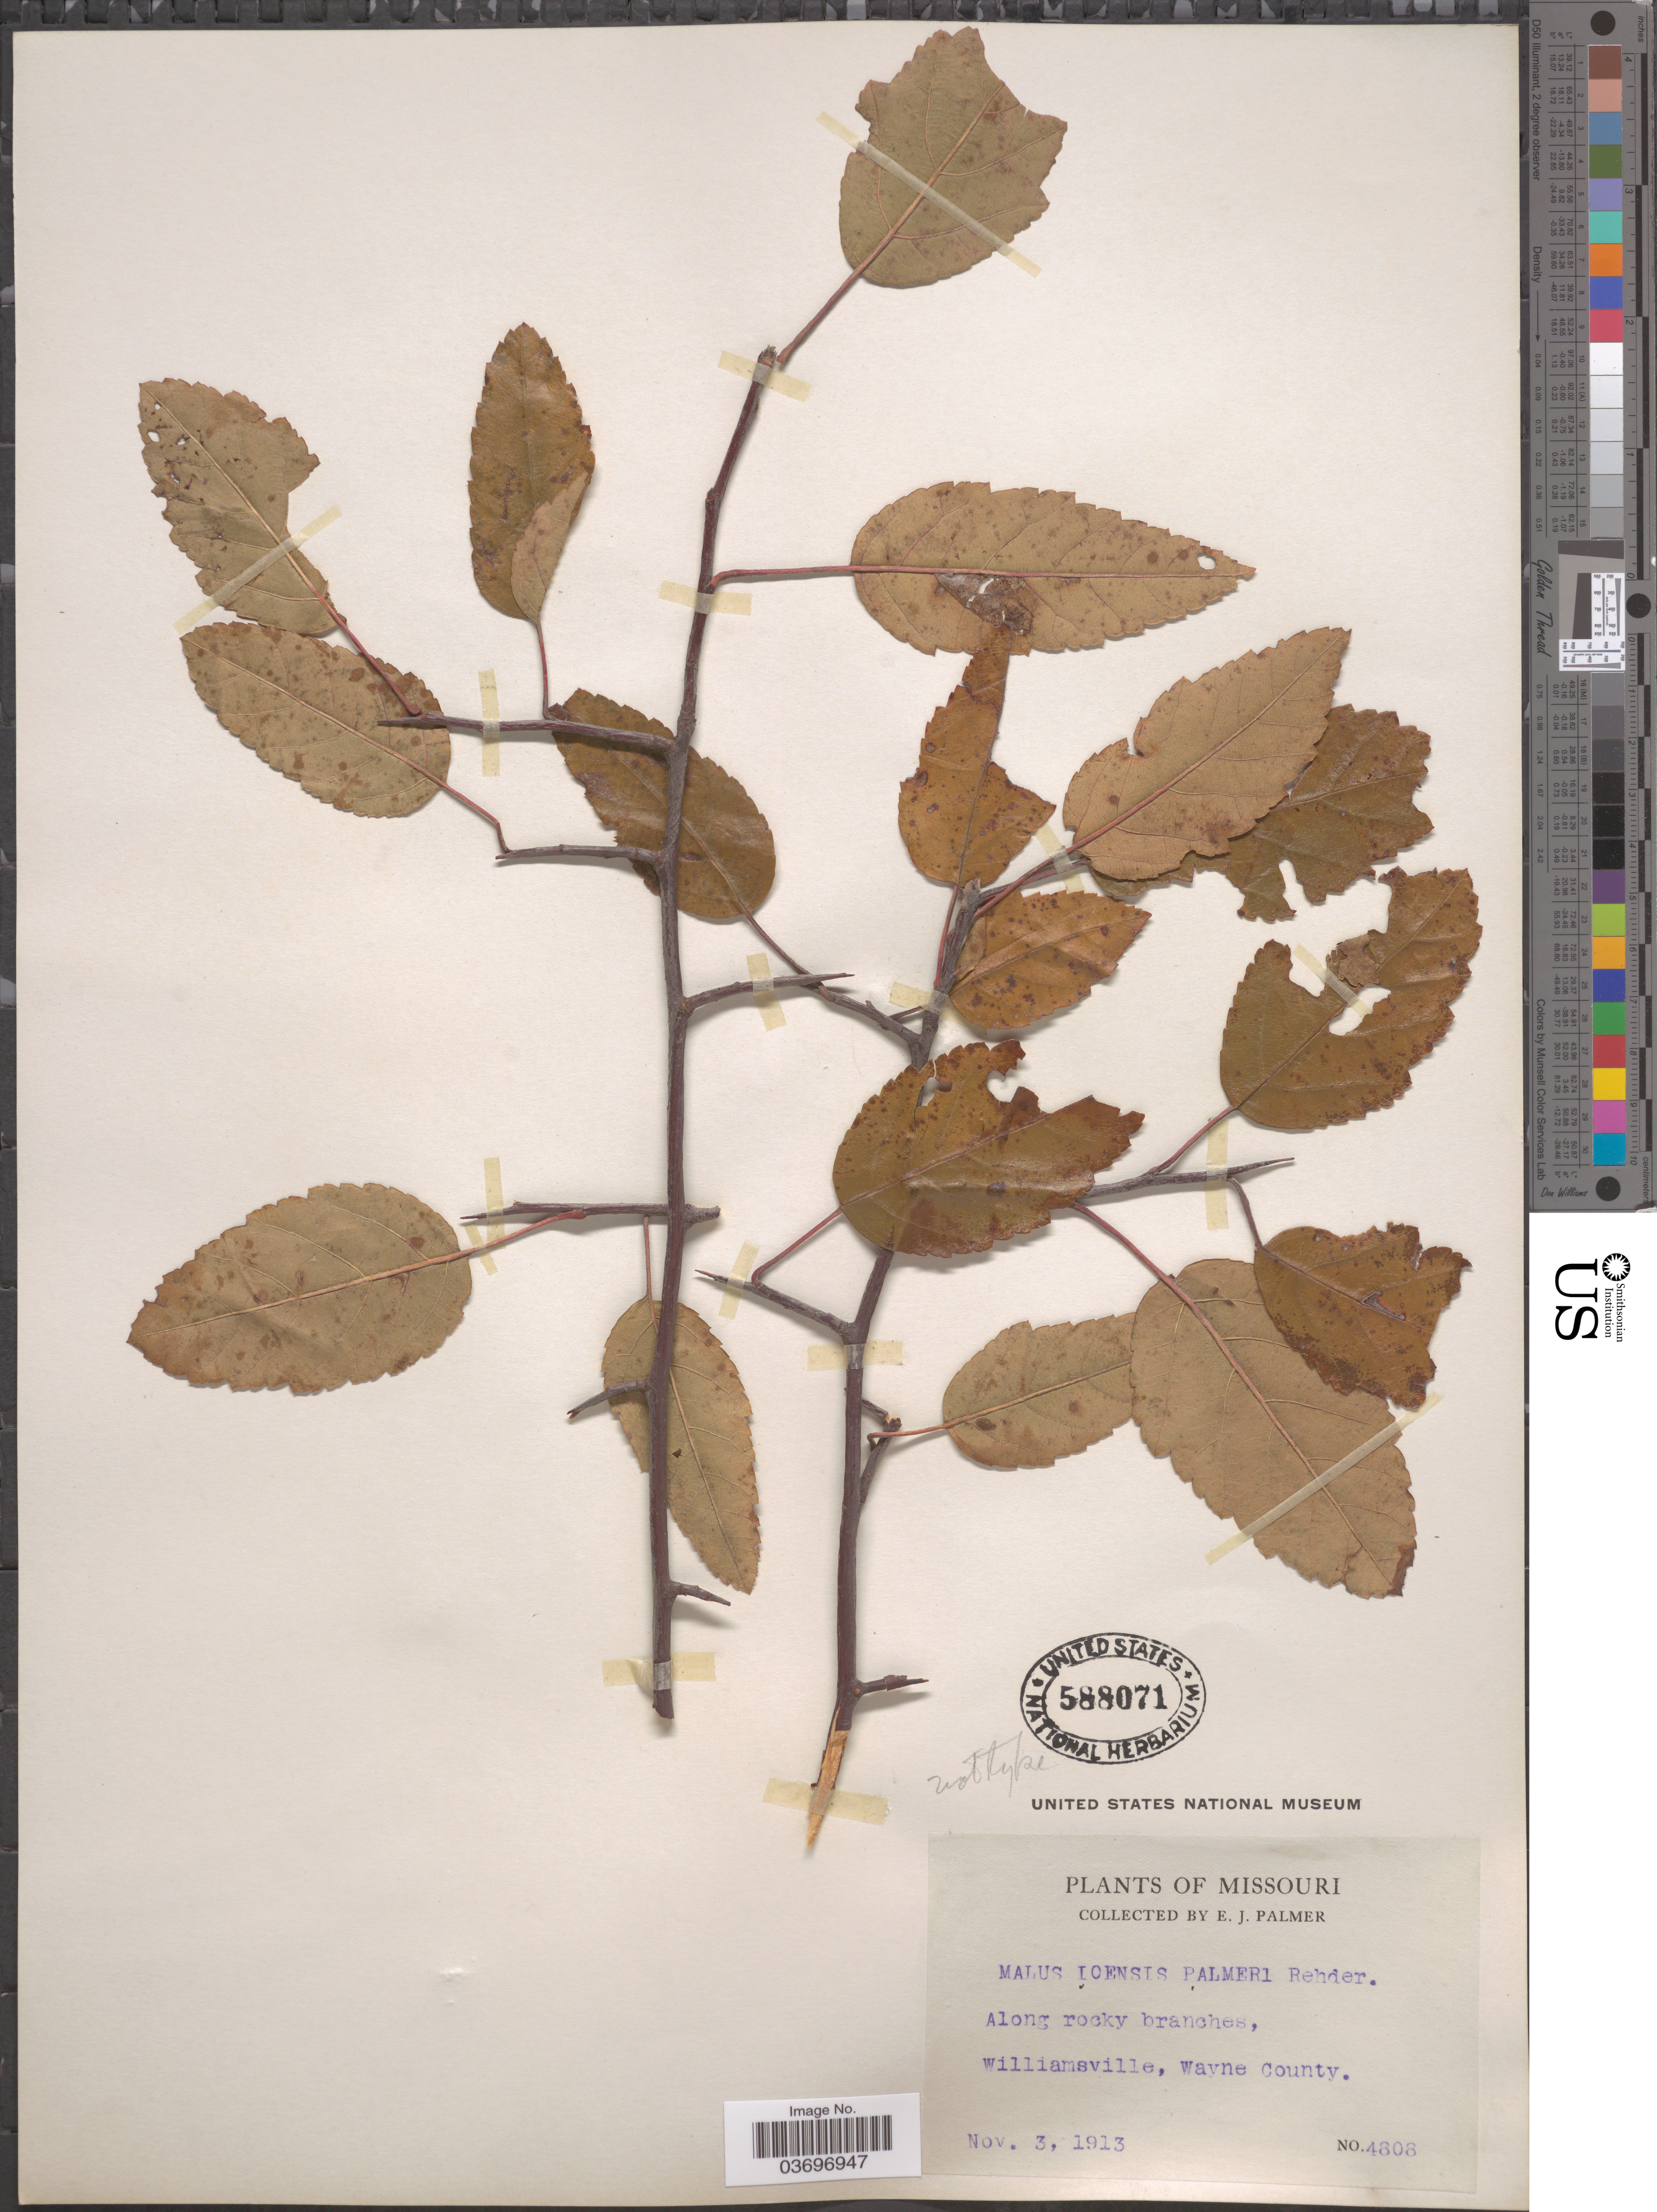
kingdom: Plantae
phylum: Tracheophyta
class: Magnoliopsida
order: Rosales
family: Rosaceae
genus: Malus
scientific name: Malus ioensis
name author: (Alph. Wood) Britton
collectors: E. J. Palmer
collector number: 4808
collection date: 1913-11-03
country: United States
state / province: Missouri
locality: Williamsville, Wayne County.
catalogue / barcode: US 588071